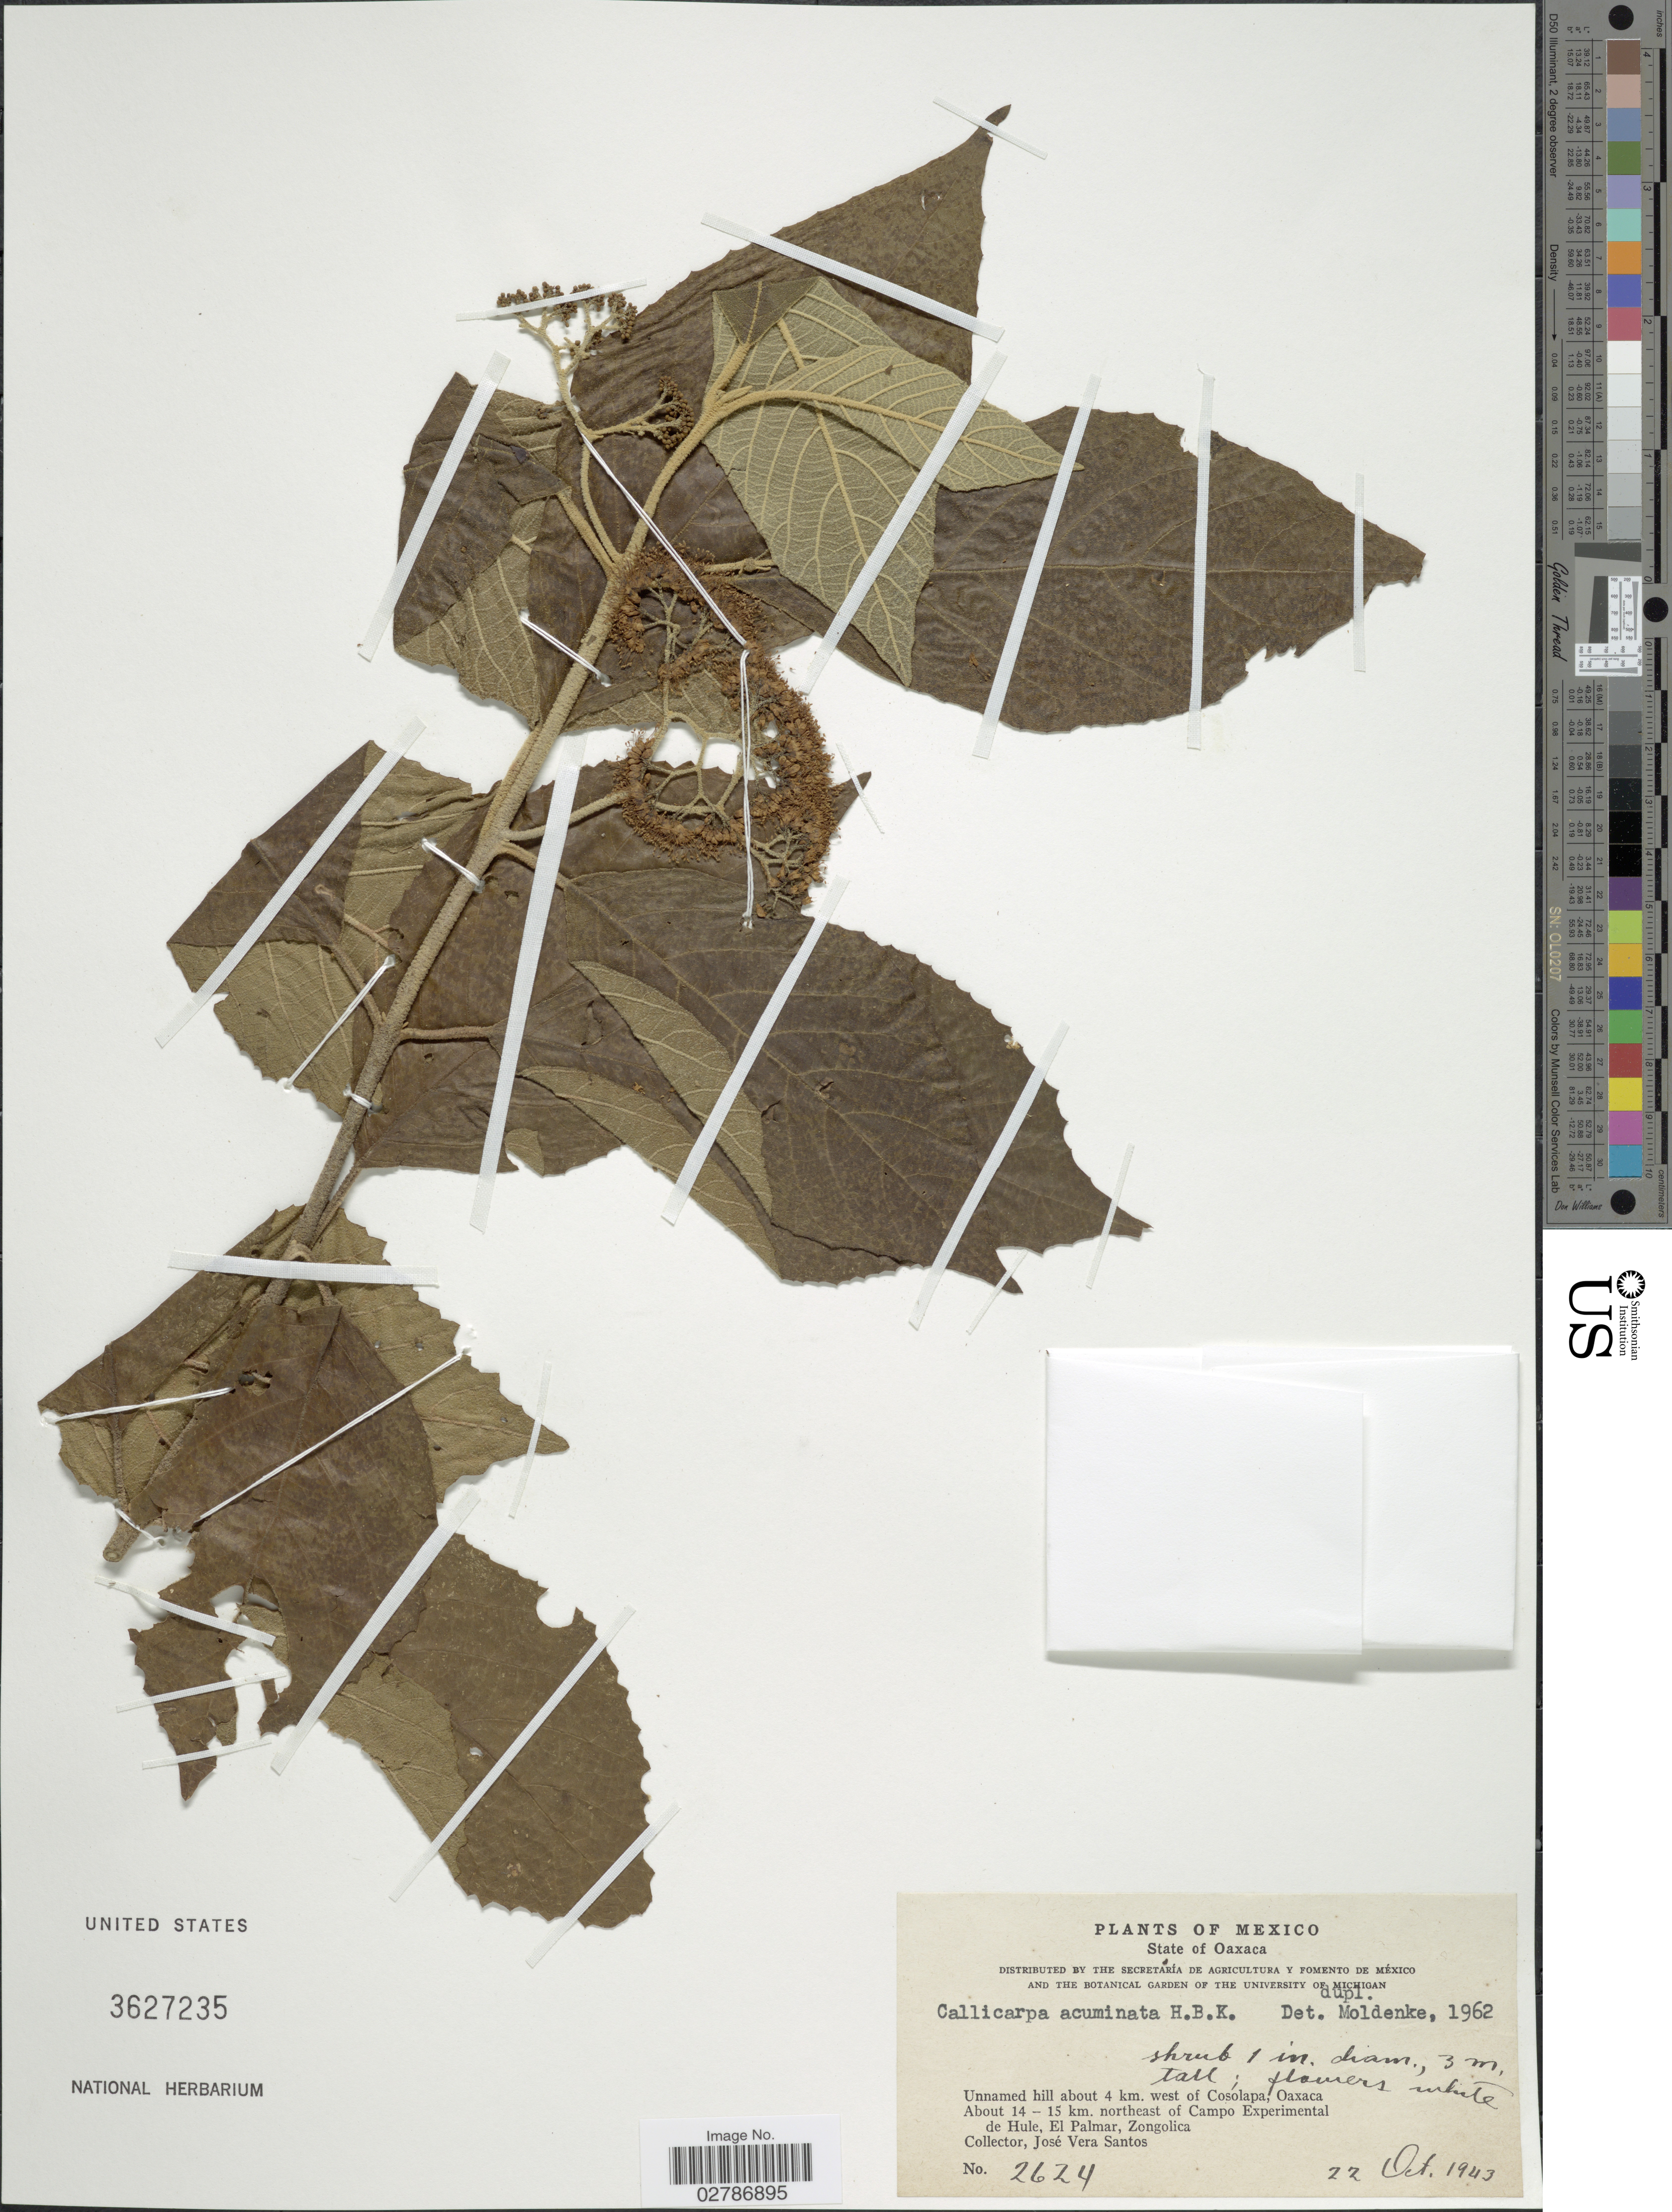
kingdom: Plantae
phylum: Tracheophyta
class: Magnoliopsida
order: Lamiales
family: Lamiaceae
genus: Callicarpa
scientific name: Callicarpa acuminata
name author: Kunth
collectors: J. Vera Santos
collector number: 2624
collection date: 1943-10-22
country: Mexico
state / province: Oaxaca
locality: Unnamed hill about 4 km. west of Cosolapa. About 14 - 15 km. northeast of Campo Experimental de Hule, El Palmar, Zongolica.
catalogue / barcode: US 3627235